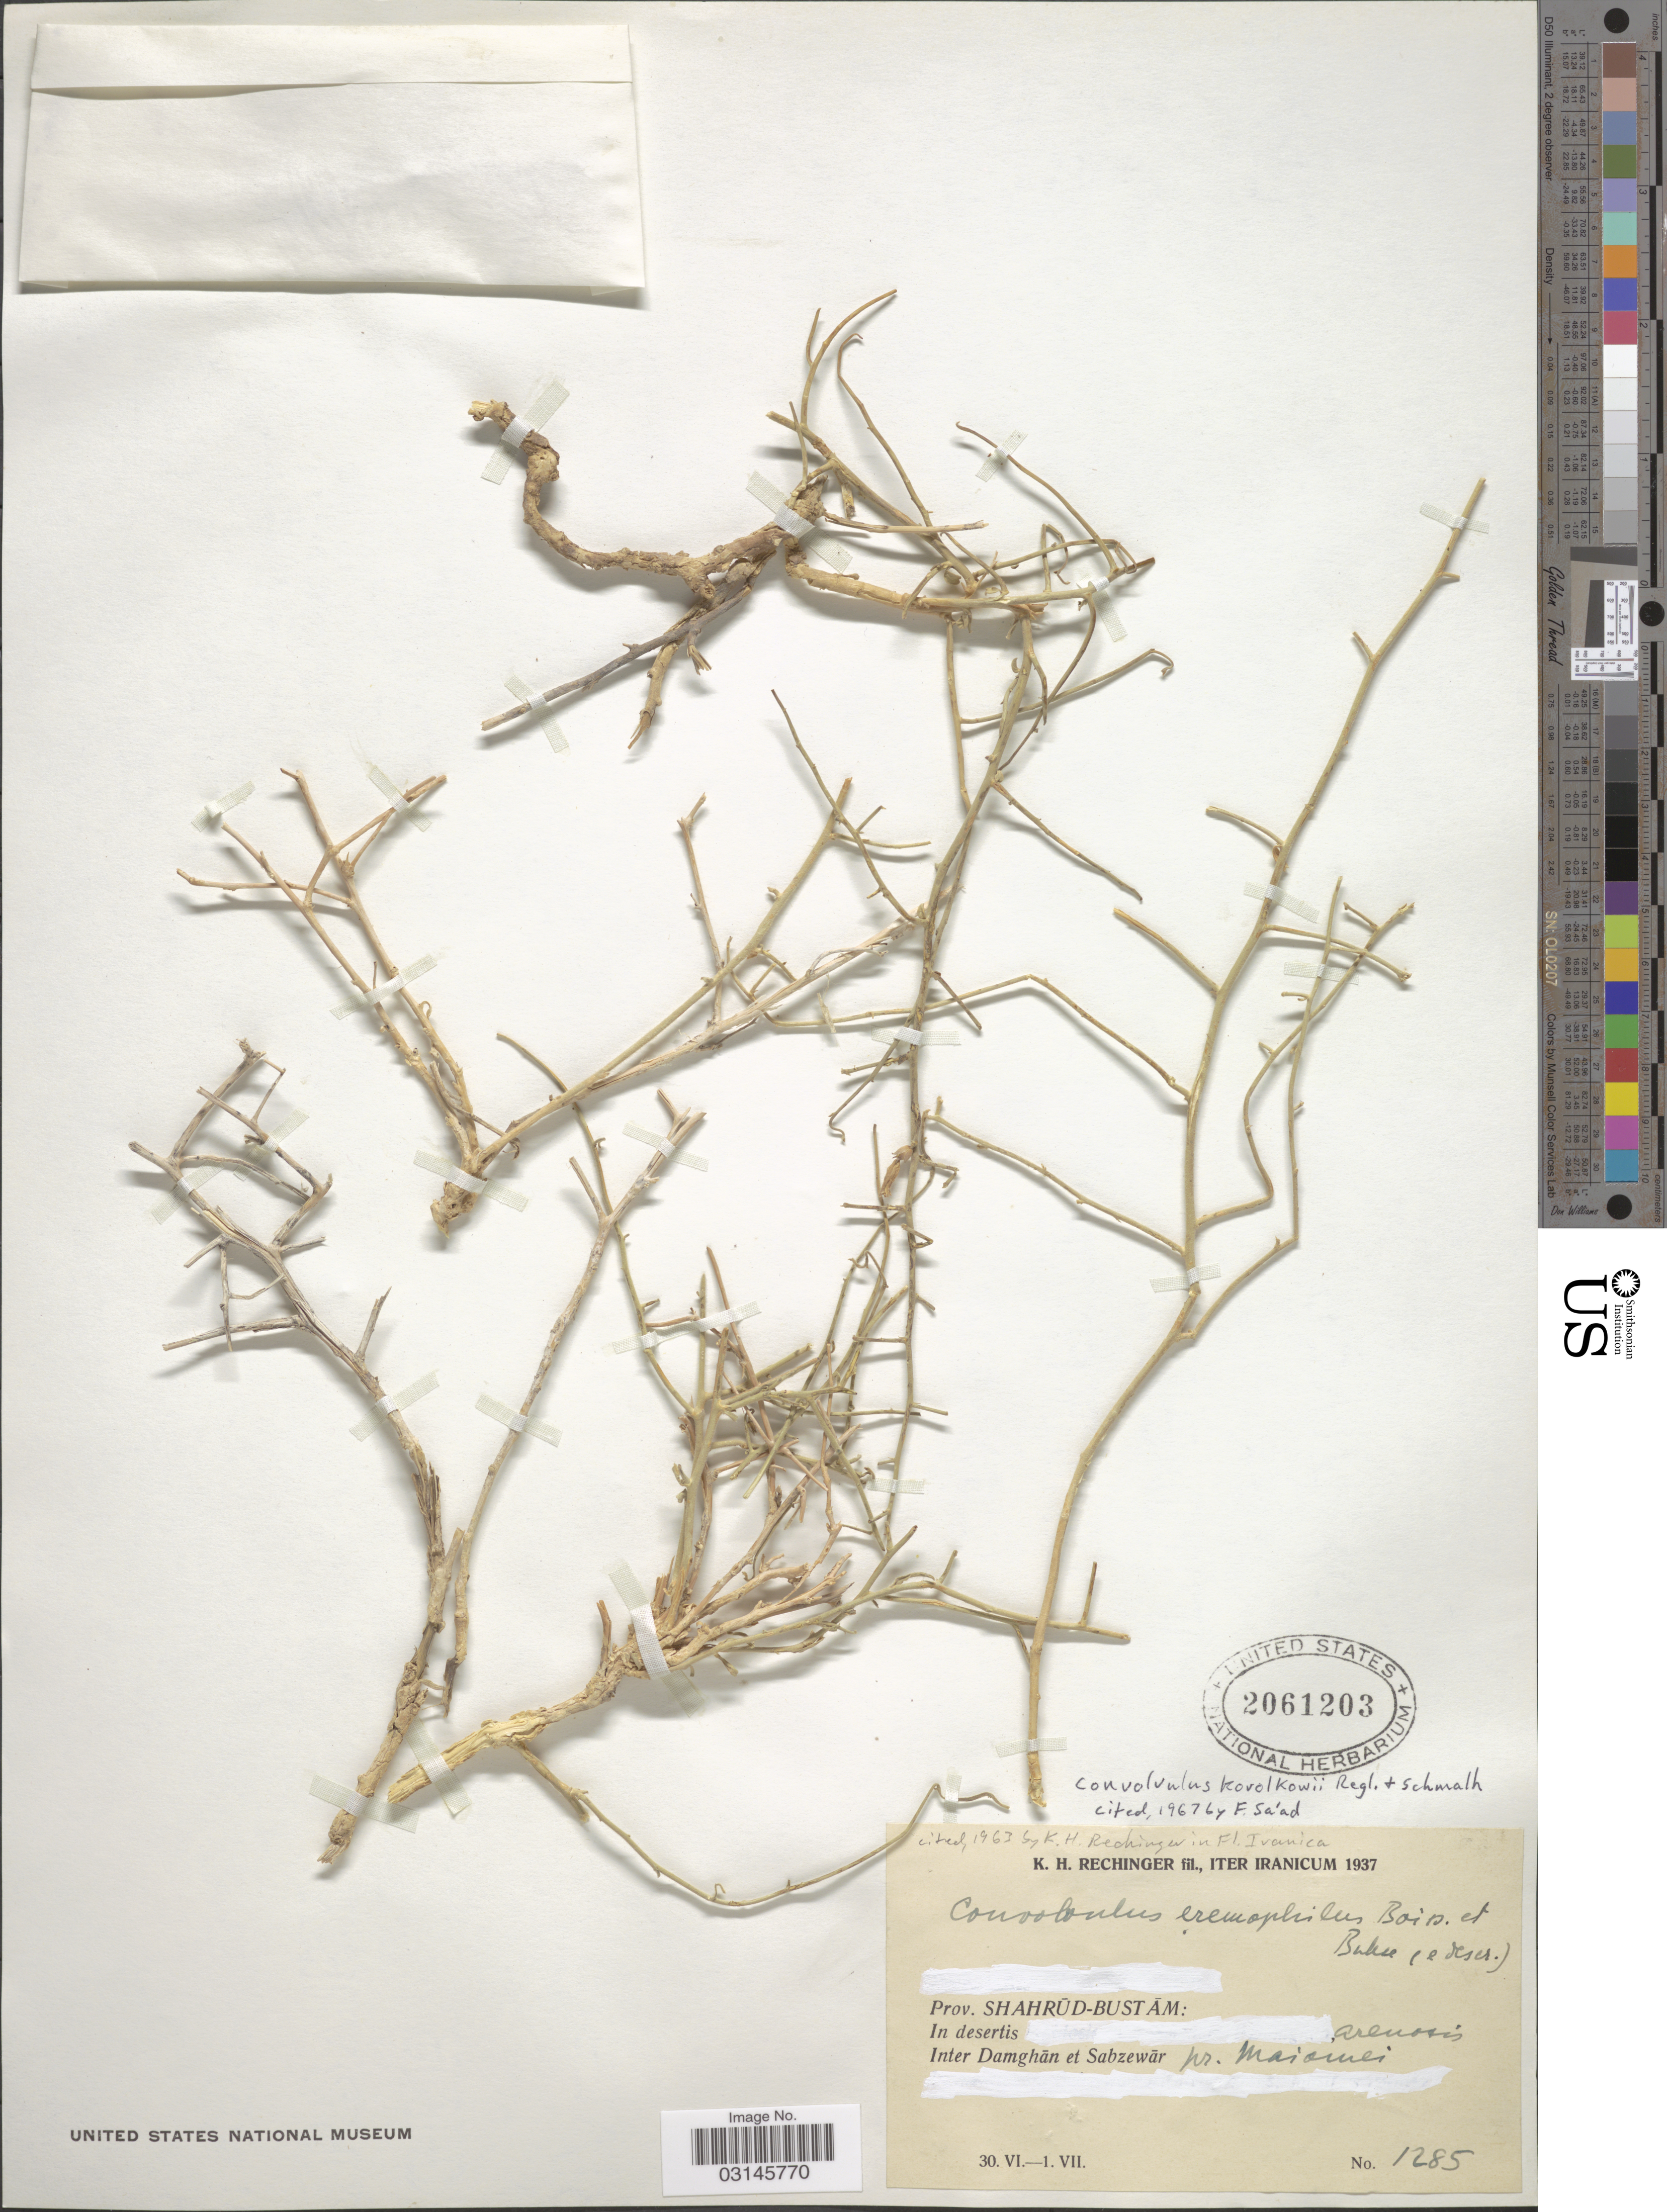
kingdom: Plantae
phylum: Tracheophyta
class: Magnoliopsida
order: Solanales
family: Convolvulaceae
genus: Convolvulus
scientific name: Convolvulus korolkowii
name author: Regel & Schmalh.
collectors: K. H. Rechinger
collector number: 1285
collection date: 1937-06-30/1937-07-01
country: Iran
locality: Prov. Shahrüd-Bustäm: In desertis, Inter Damghän et Sabzewär, pr. Maiomei [interpreted].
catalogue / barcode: US 2061203